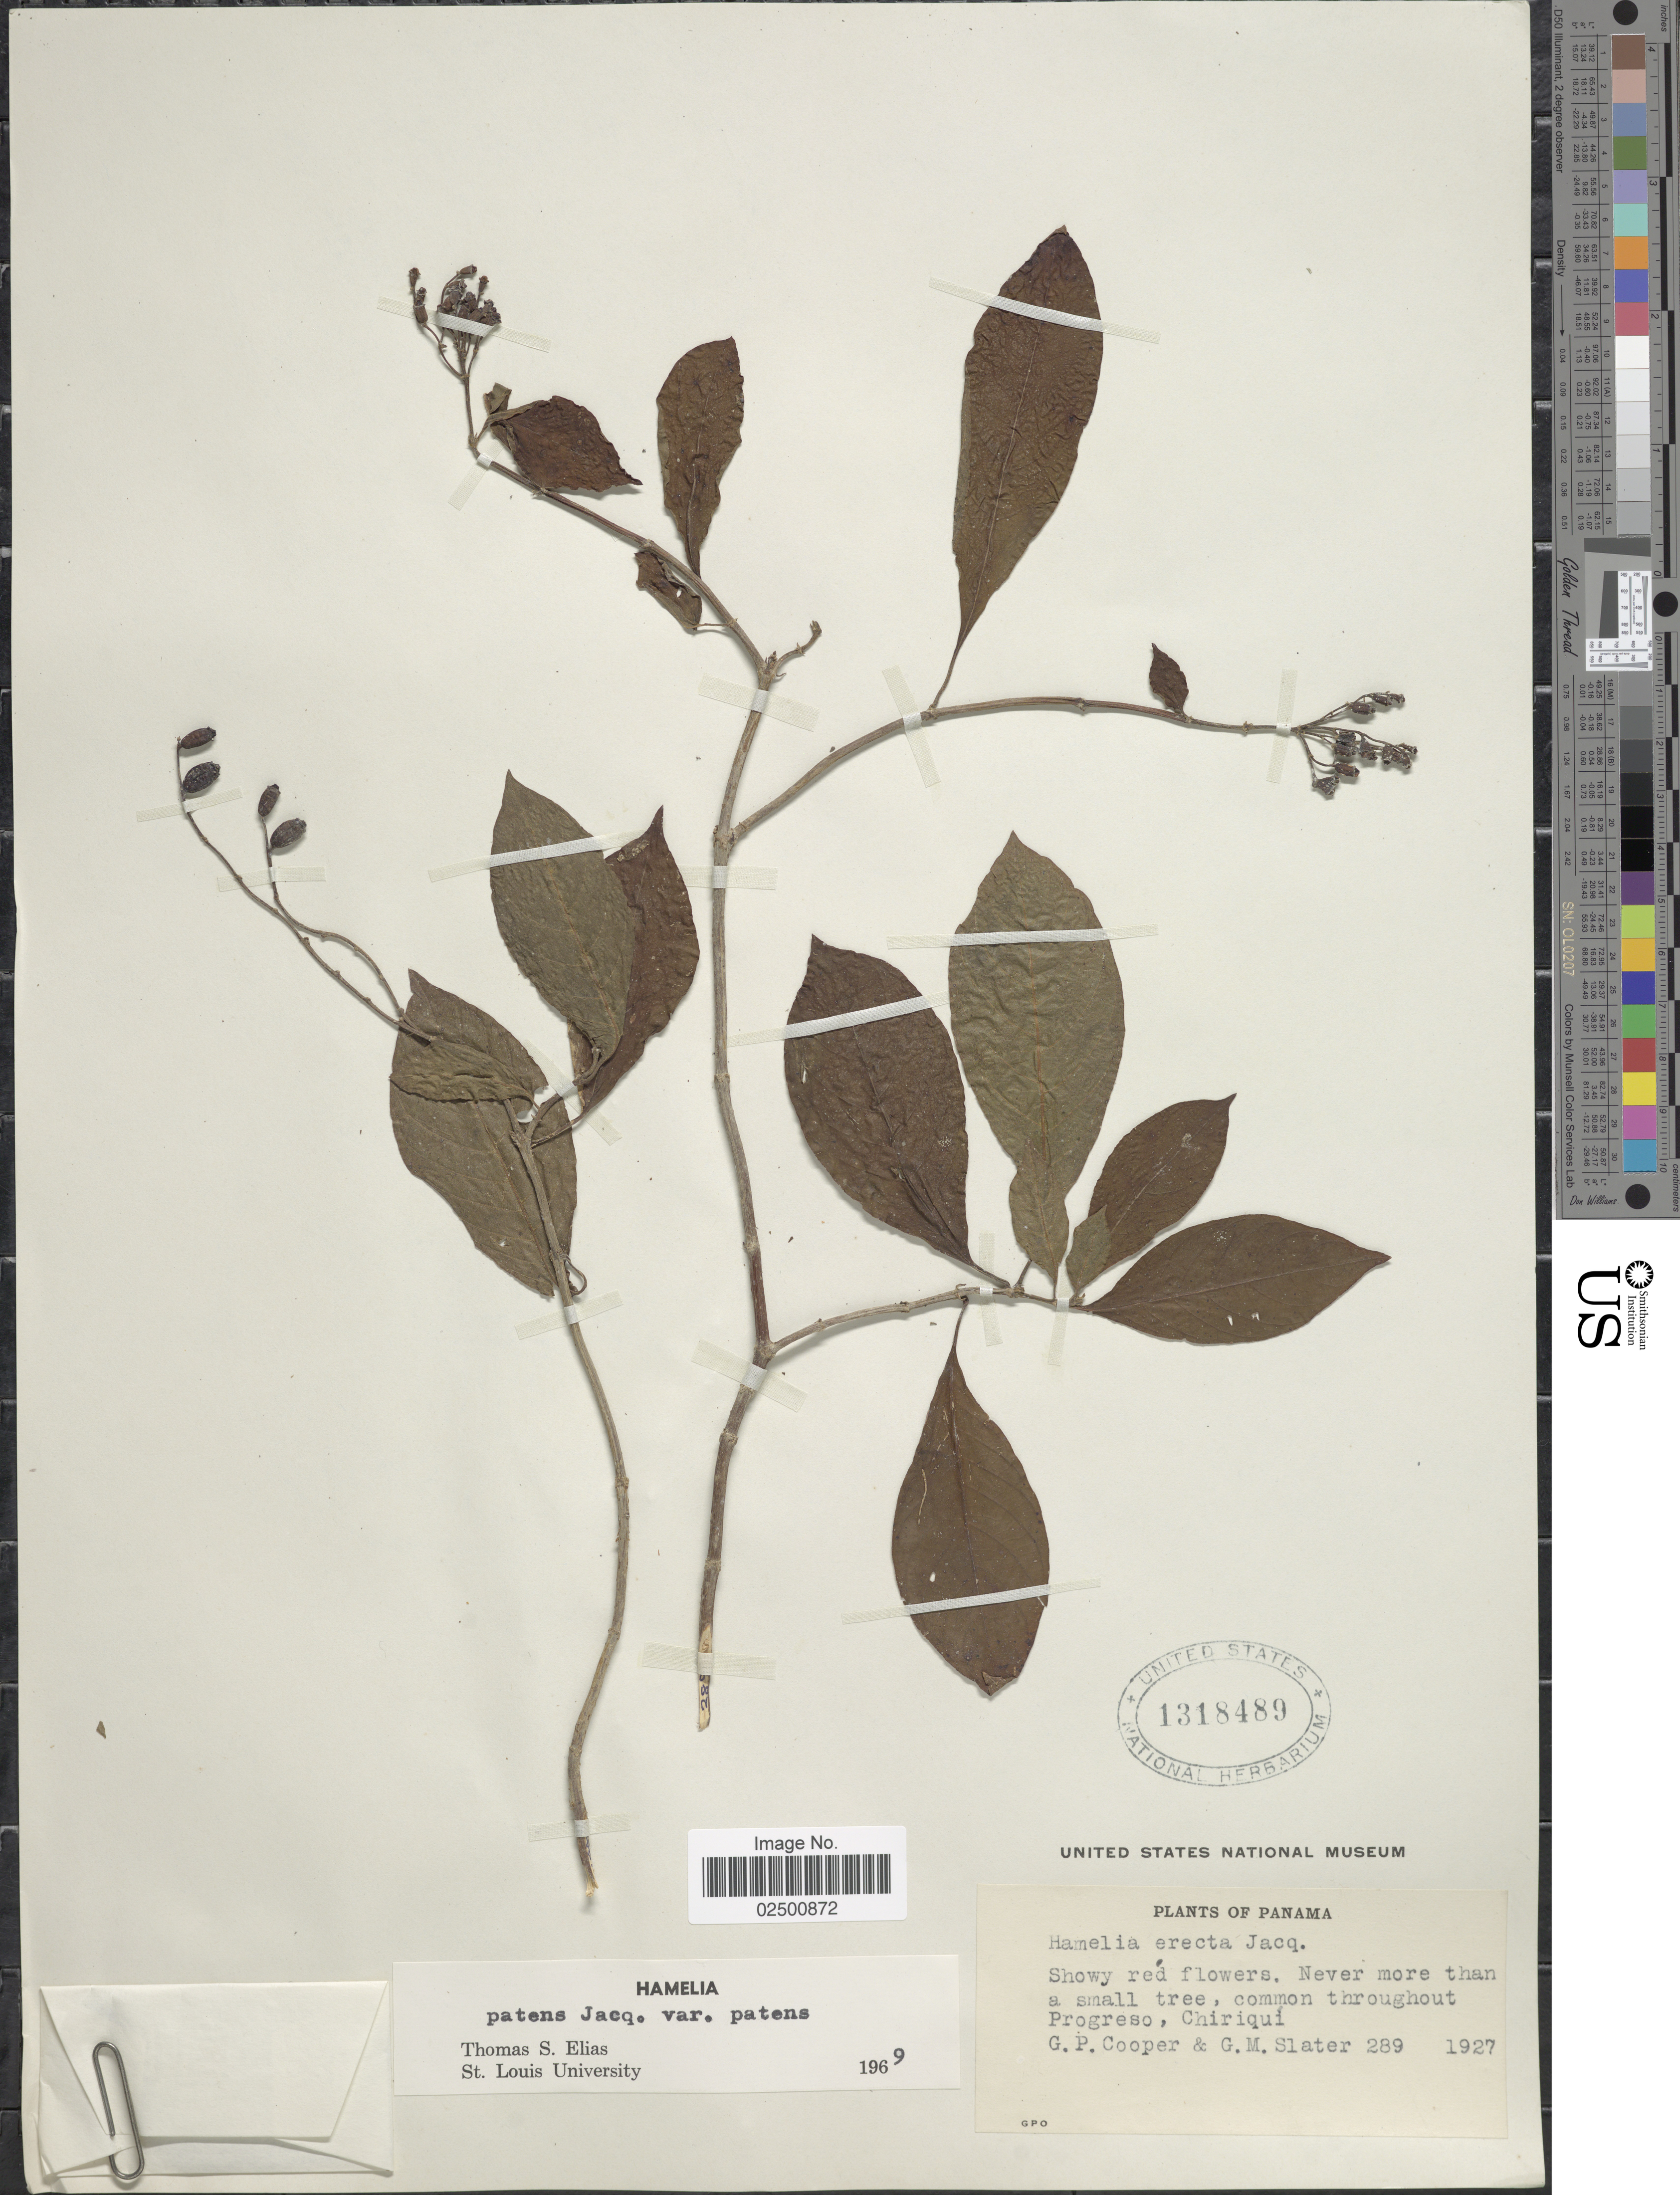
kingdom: Plantae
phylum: Tracheophyta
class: Magnoliopsida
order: Gentianales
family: Rubiaceae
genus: Hamelia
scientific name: Hamelia patens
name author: Jacq.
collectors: G. Cooper & G. Slater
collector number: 289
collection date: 1927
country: Panama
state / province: Chiriqui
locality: Progreso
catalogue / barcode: US 1318489